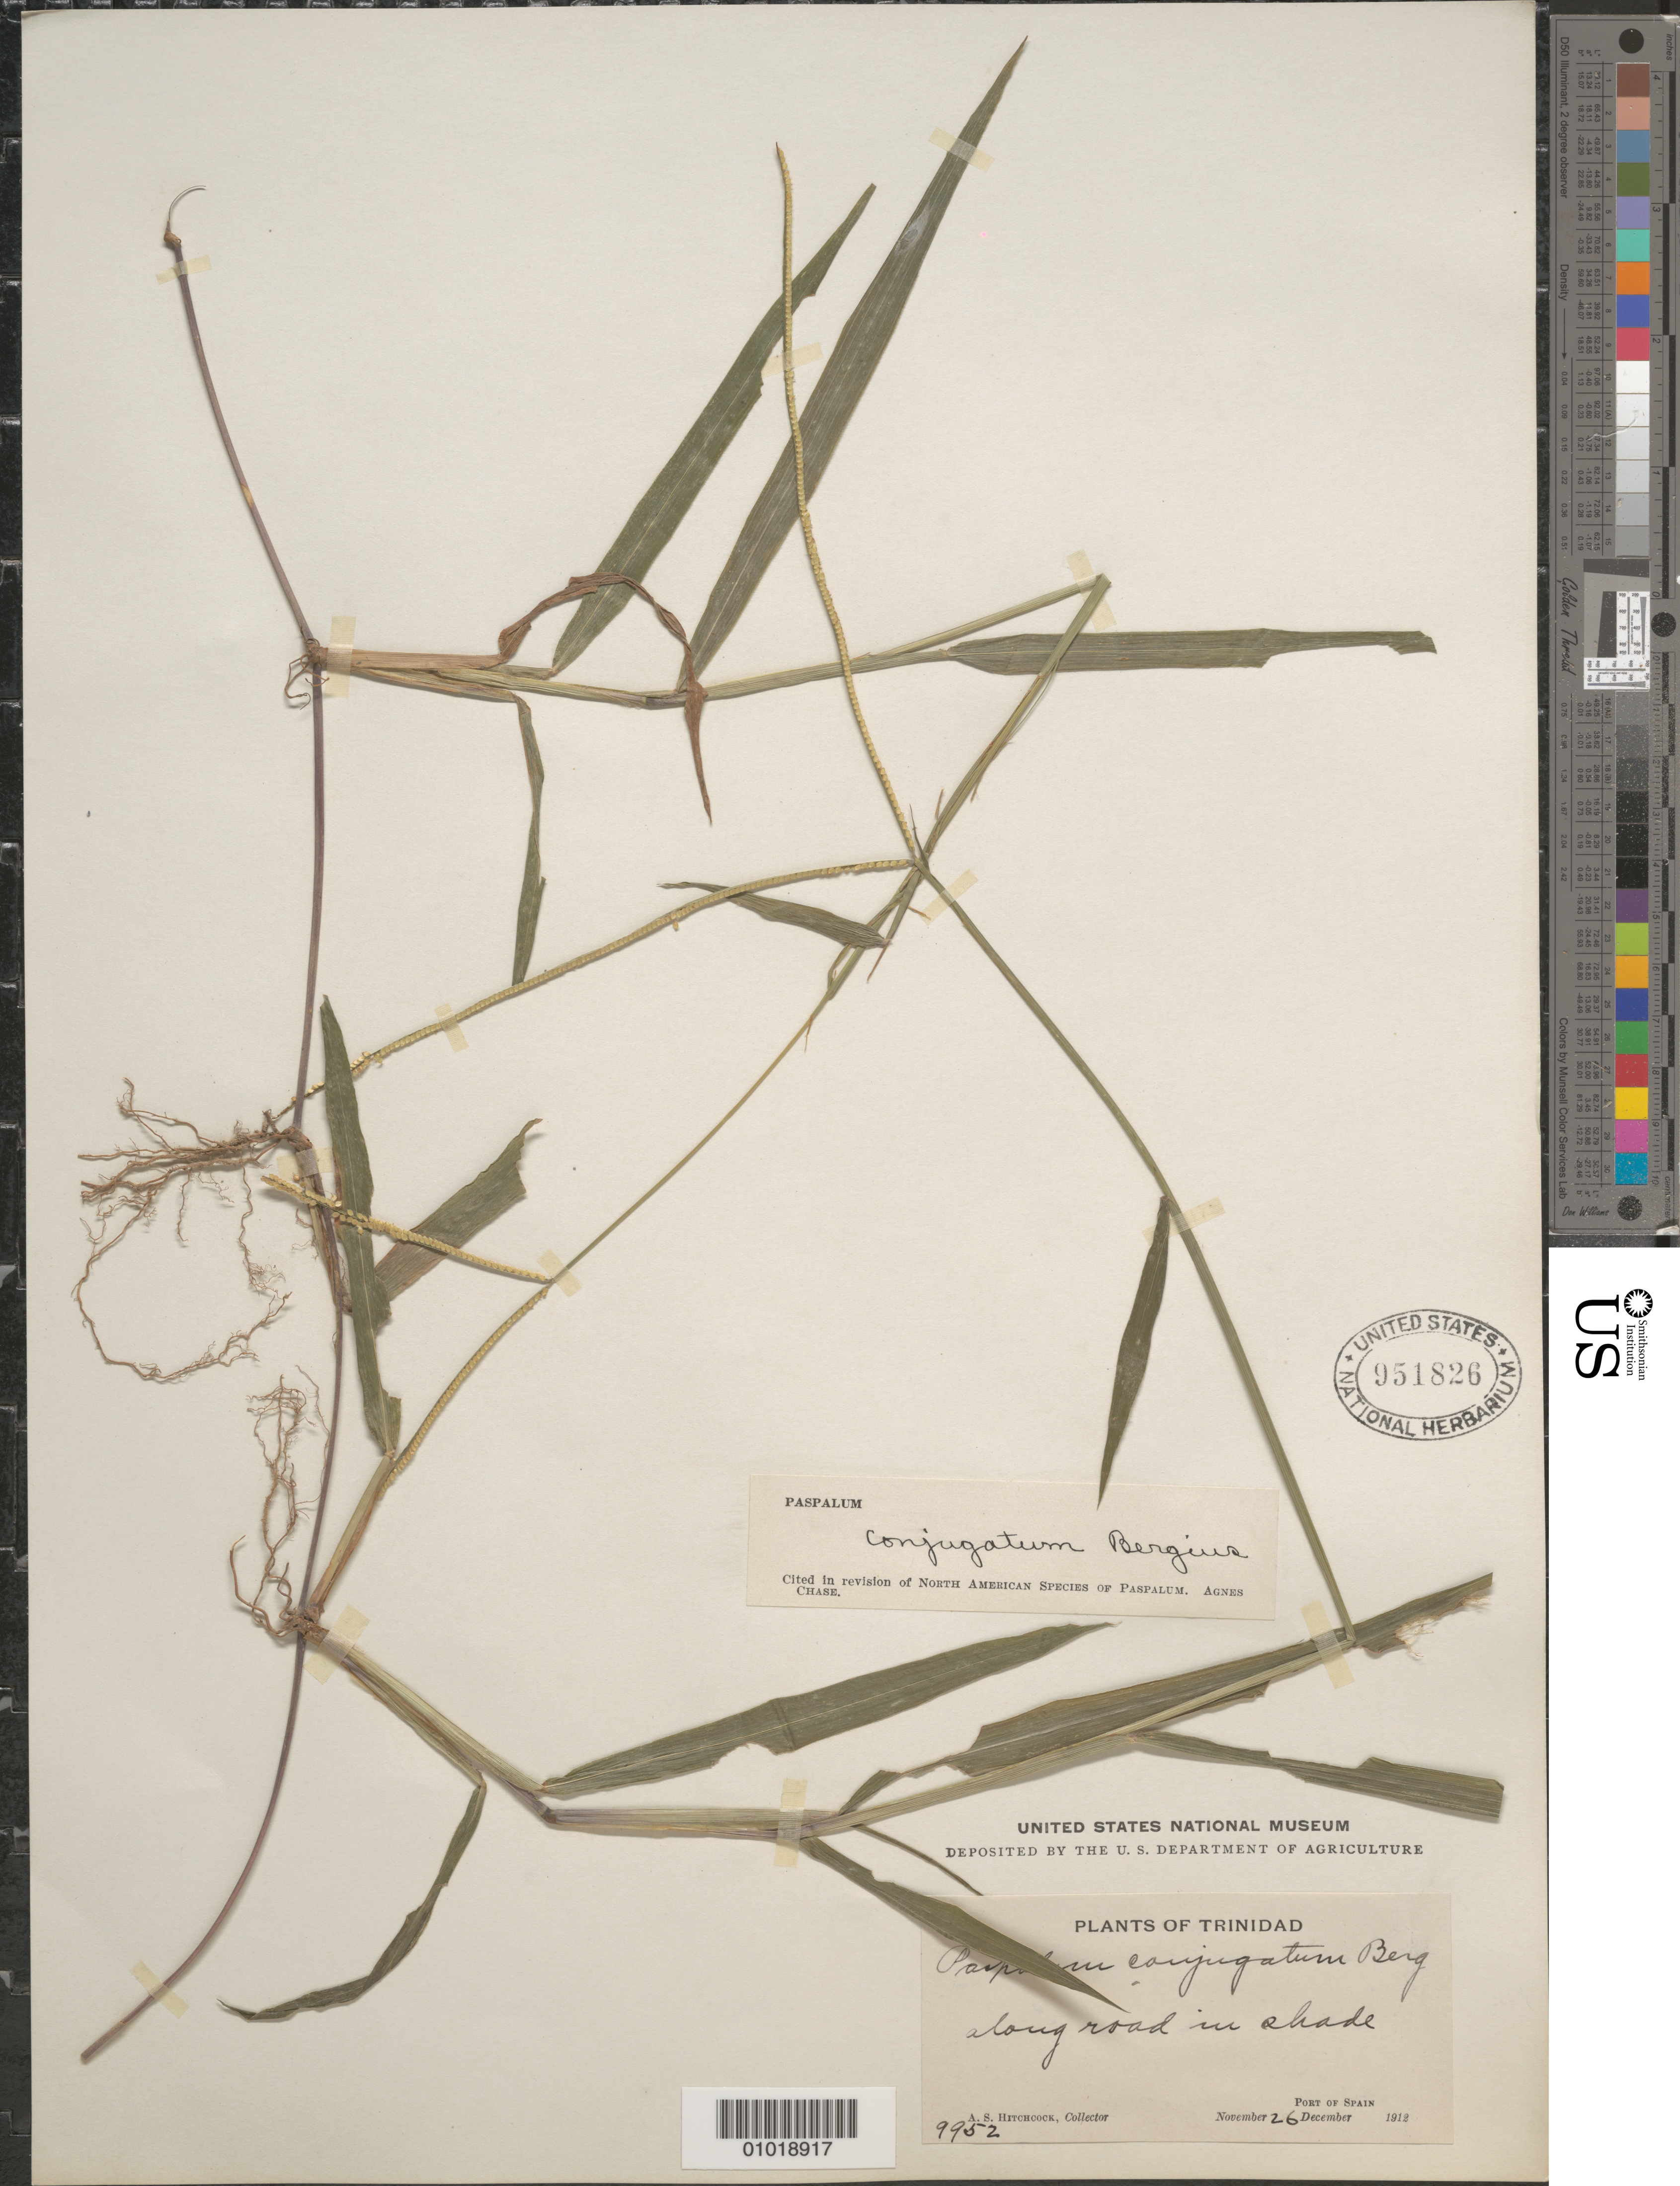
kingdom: Plantae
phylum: Tracheophyta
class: Liliopsida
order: Poales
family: Poaceae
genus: Paspalum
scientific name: Paspalum conjugatum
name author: P.J. Bergius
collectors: A. S. Hitchcock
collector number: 9952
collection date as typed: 26 Nov 1912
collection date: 1912-11-26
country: Trinidad and Tobago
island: Trinidad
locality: Port of Spain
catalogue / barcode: US 951826